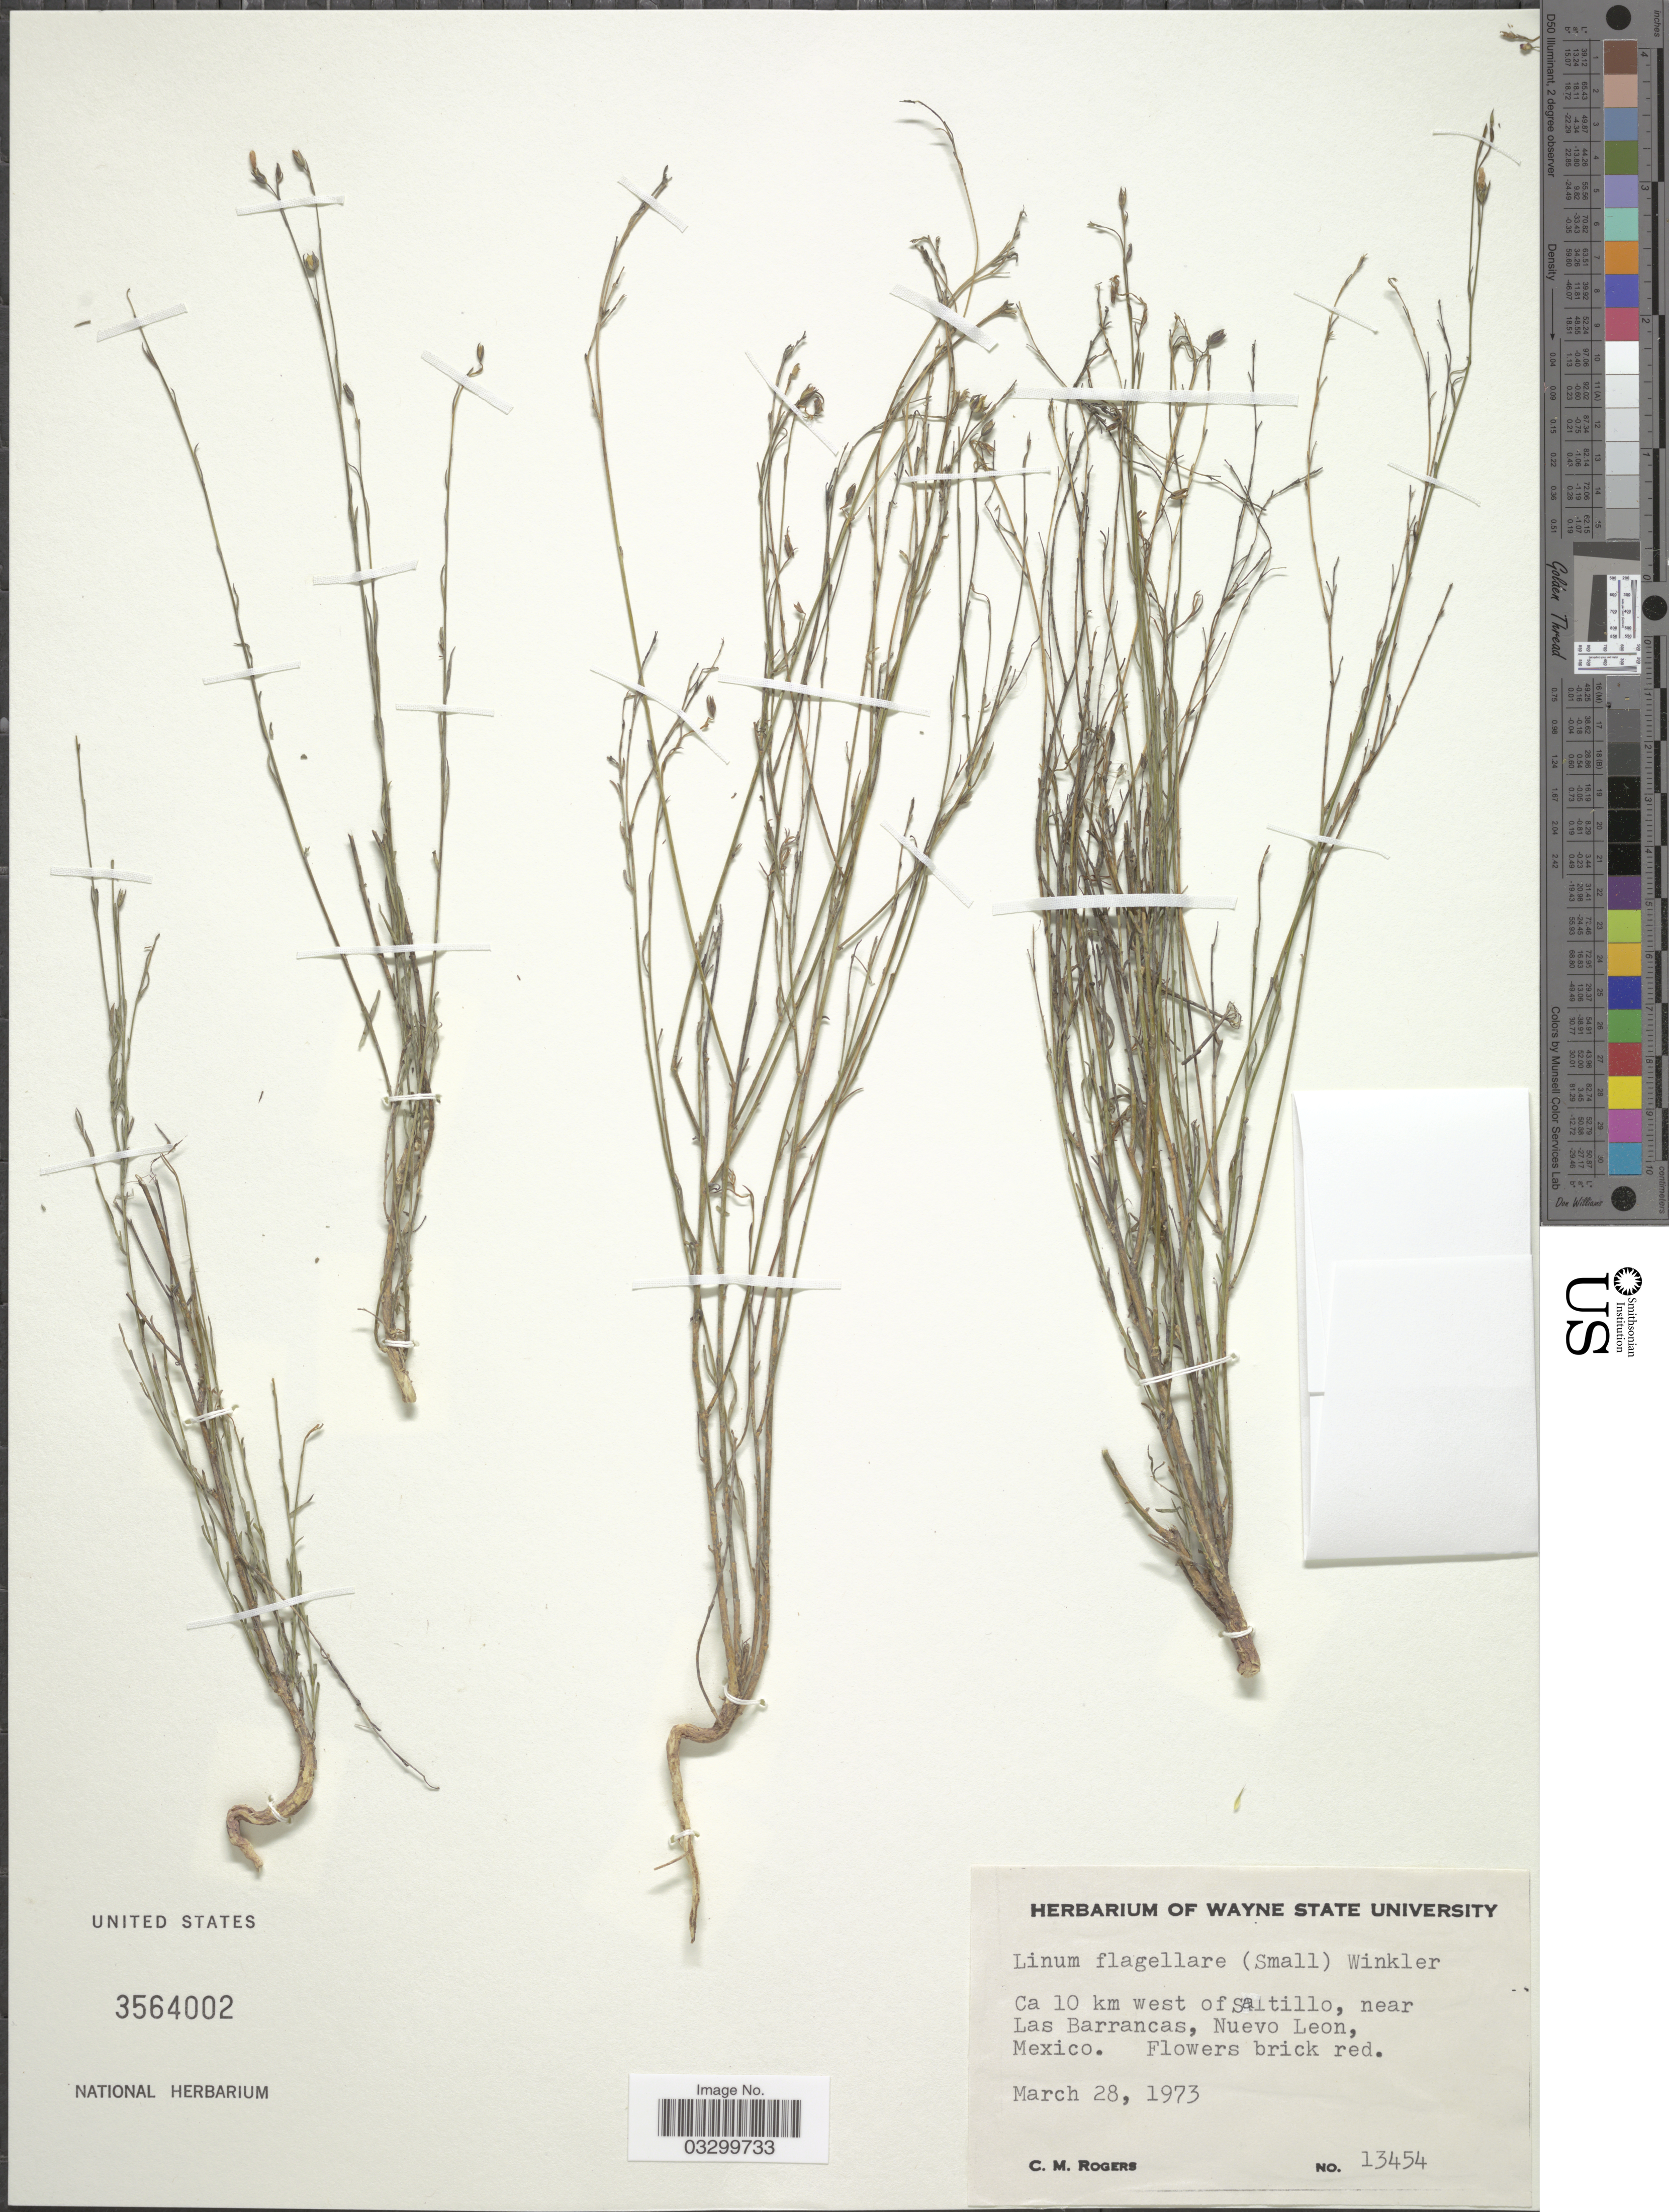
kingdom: Plantae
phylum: Tracheophyta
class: Magnoliopsida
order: Malpighiales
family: Linaceae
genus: Linum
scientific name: Linum flagellare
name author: (Small) H.J.P. Winkl.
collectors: C. M. Rogers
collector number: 13454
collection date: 1973-03-28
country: Mexico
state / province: Nuevo León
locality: Ca 10 km west of Saltillo, near Las Barrancas.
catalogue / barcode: US 3564002